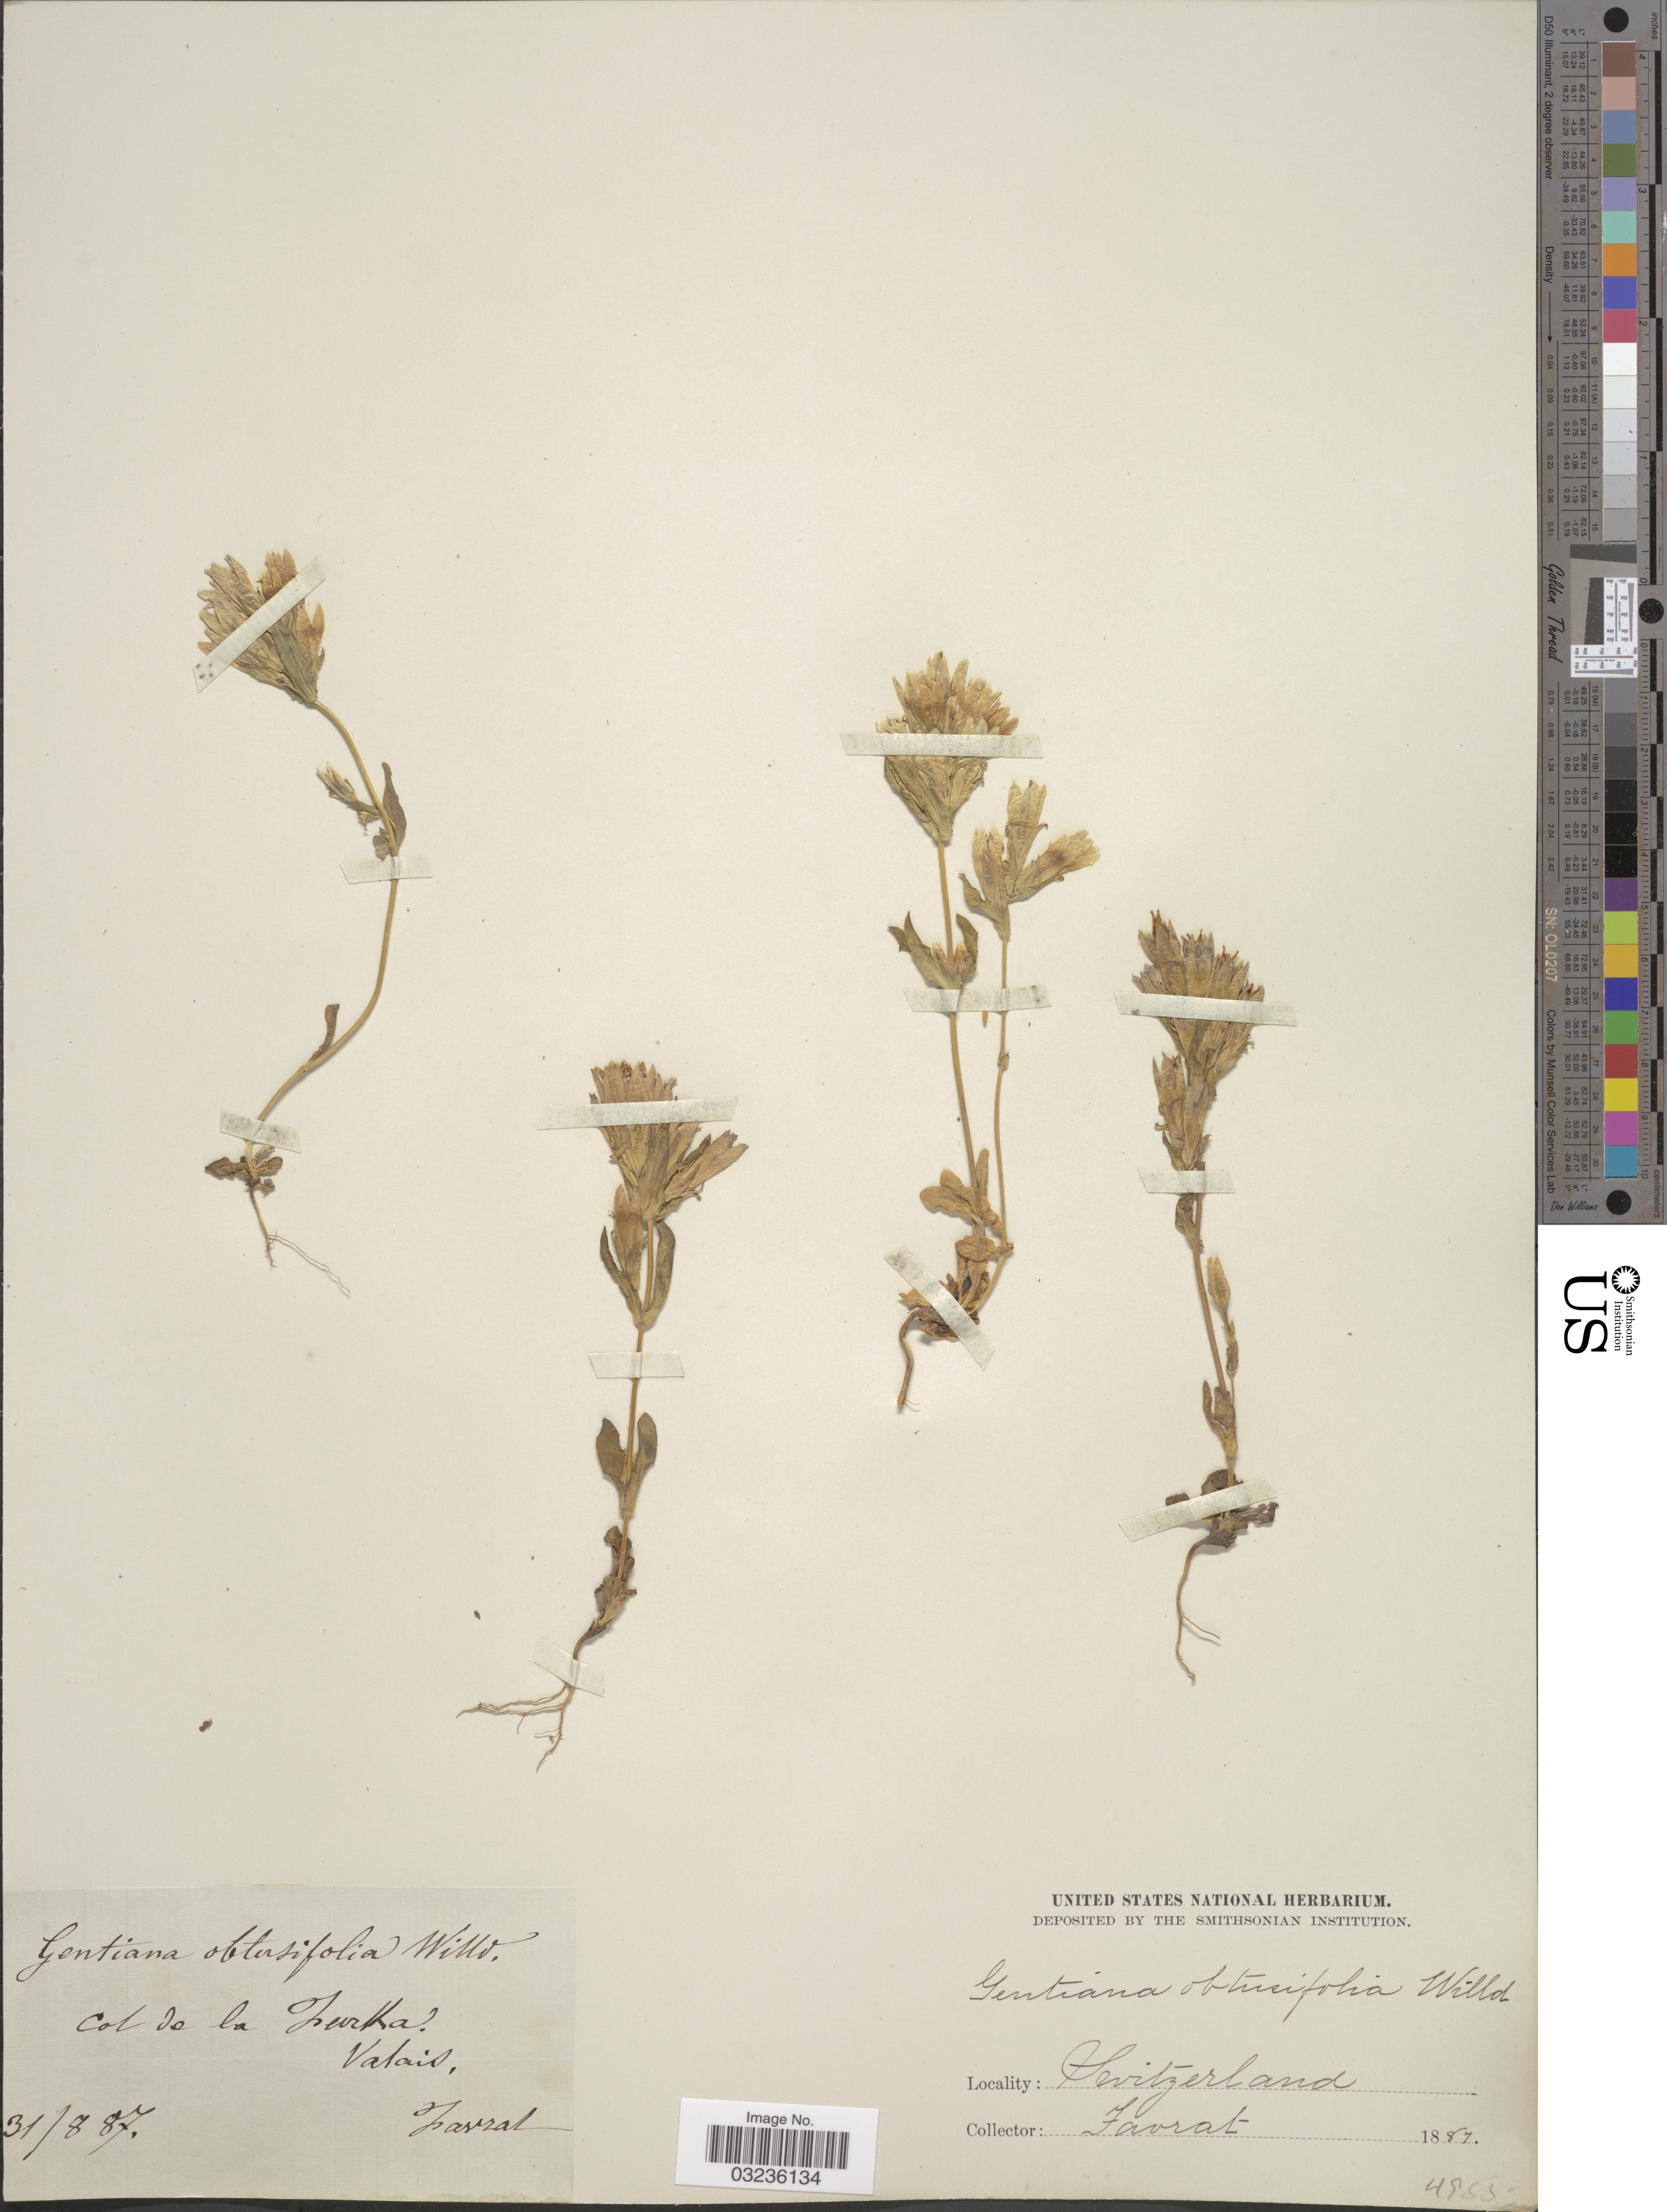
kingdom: Plantae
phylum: Tracheophyta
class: Magnoliopsida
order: Gentianales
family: Gentianaceae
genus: Gentiana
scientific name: Gentiana obtusifolia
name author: (F.W. Schmidt) Willd.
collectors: L. Favrat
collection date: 1887-08-31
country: Switzerland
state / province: Valais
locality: Col de la Furka, Valais.